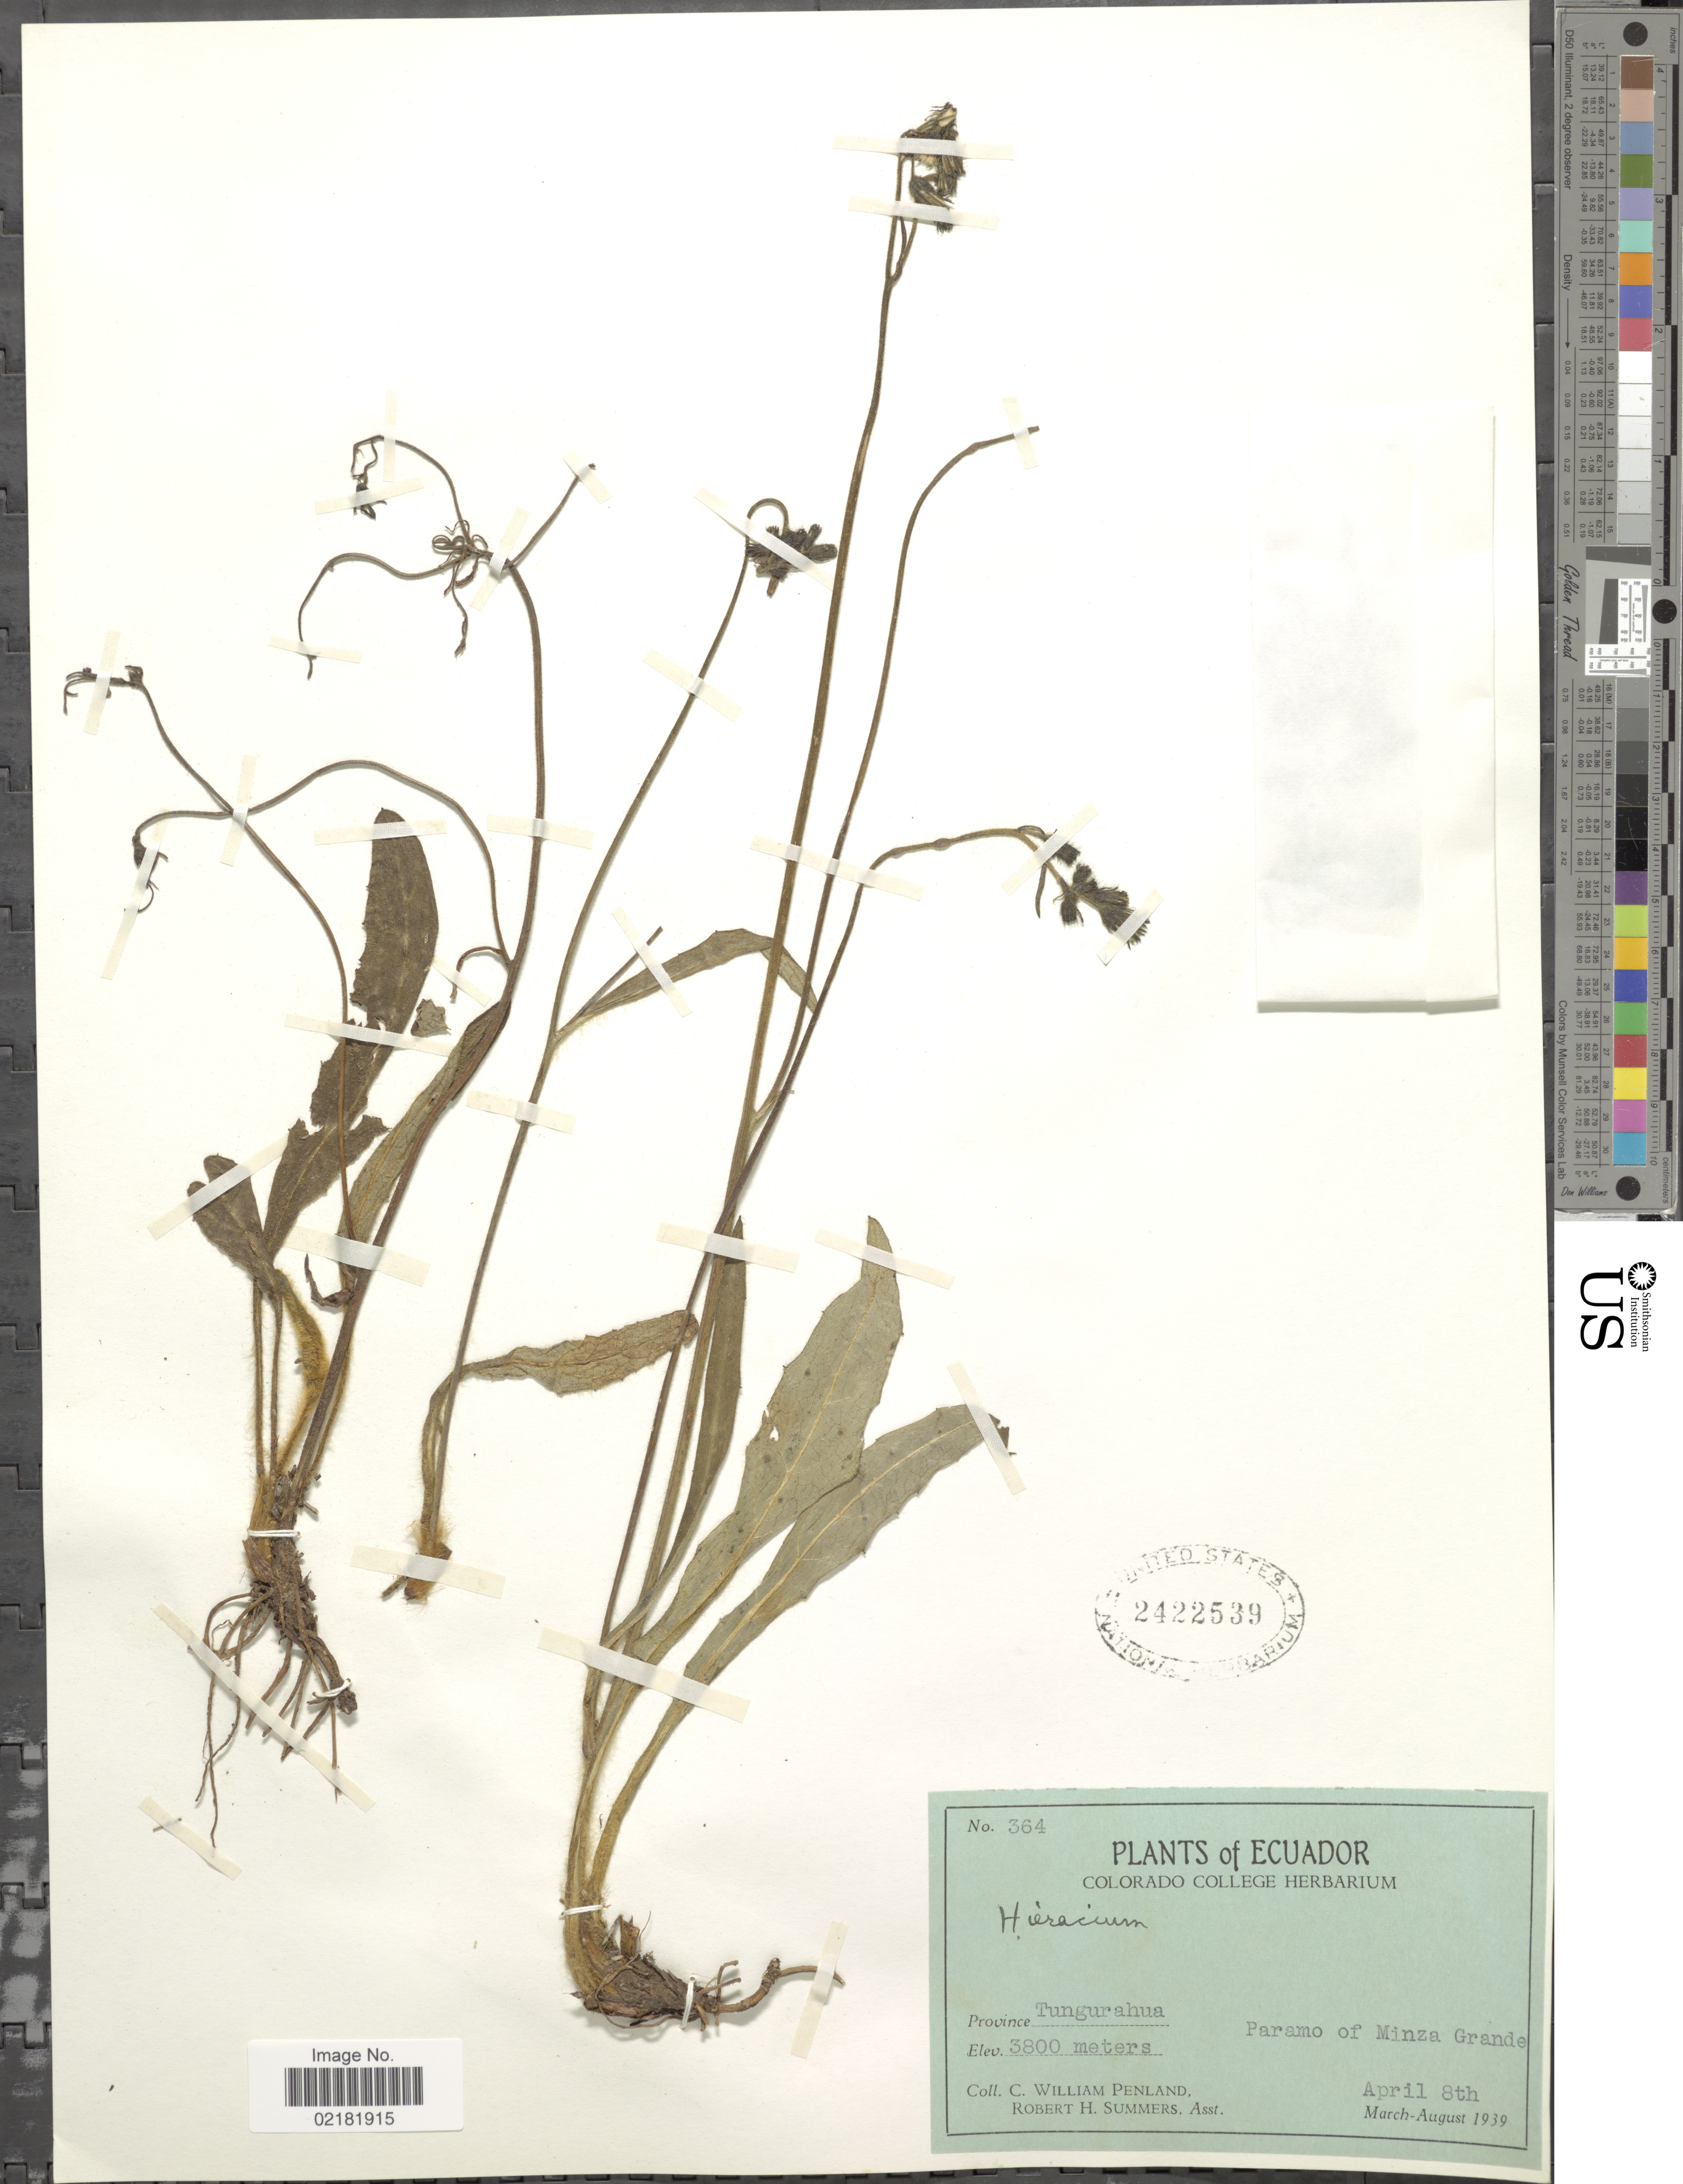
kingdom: Plantae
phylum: Tracheophyta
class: Magnoliopsida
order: Asterales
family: Asteraceae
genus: Hieracium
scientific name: Hieracium repandulare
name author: Druce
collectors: C. W. Penland & R. Summers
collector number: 364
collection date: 1939-04-08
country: Ecuador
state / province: Tungurahua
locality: Paramo of Minza Grande.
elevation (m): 3800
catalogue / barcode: US 2422539